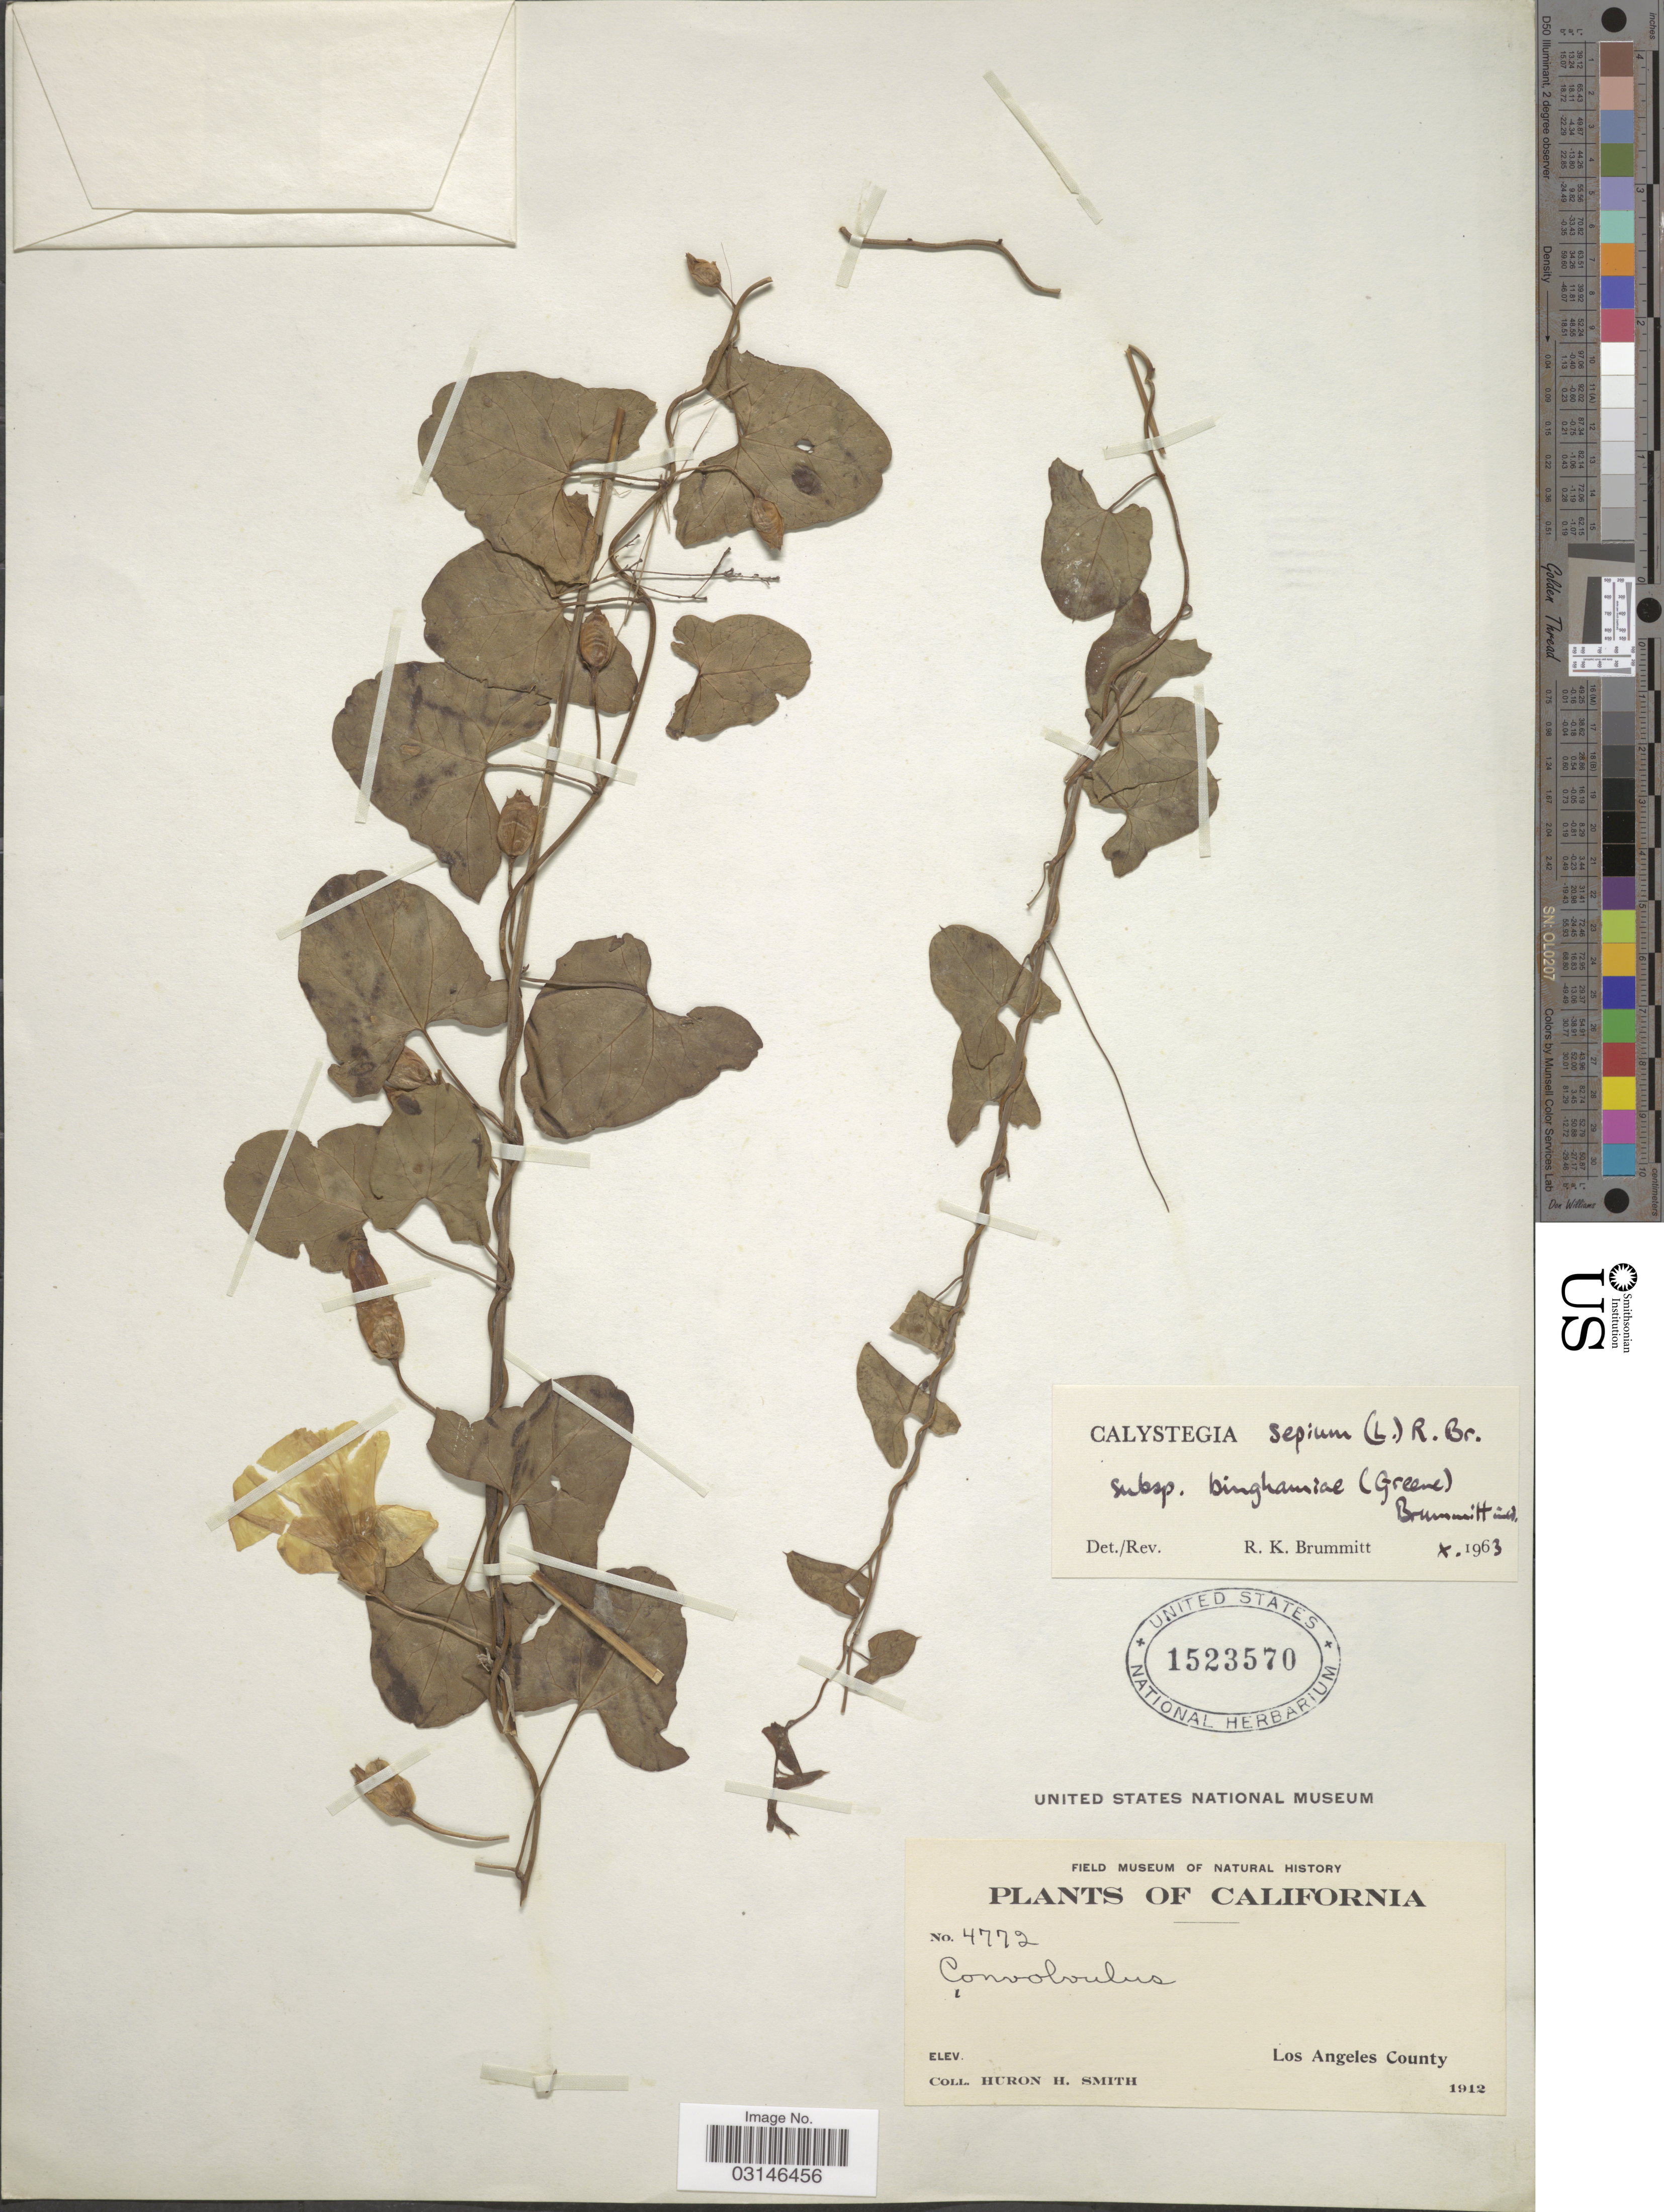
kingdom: Plantae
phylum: Tracheophyta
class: Magnoliopsida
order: Solanales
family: Convolvulaceae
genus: Calystegia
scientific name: Calystegia sepium subsp. binghamiae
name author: (Greene) Brummitt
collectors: Huron H. Smith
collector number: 4772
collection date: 1912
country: United States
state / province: California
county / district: Los Angeles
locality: Los Angeles County.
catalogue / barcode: US 1523570